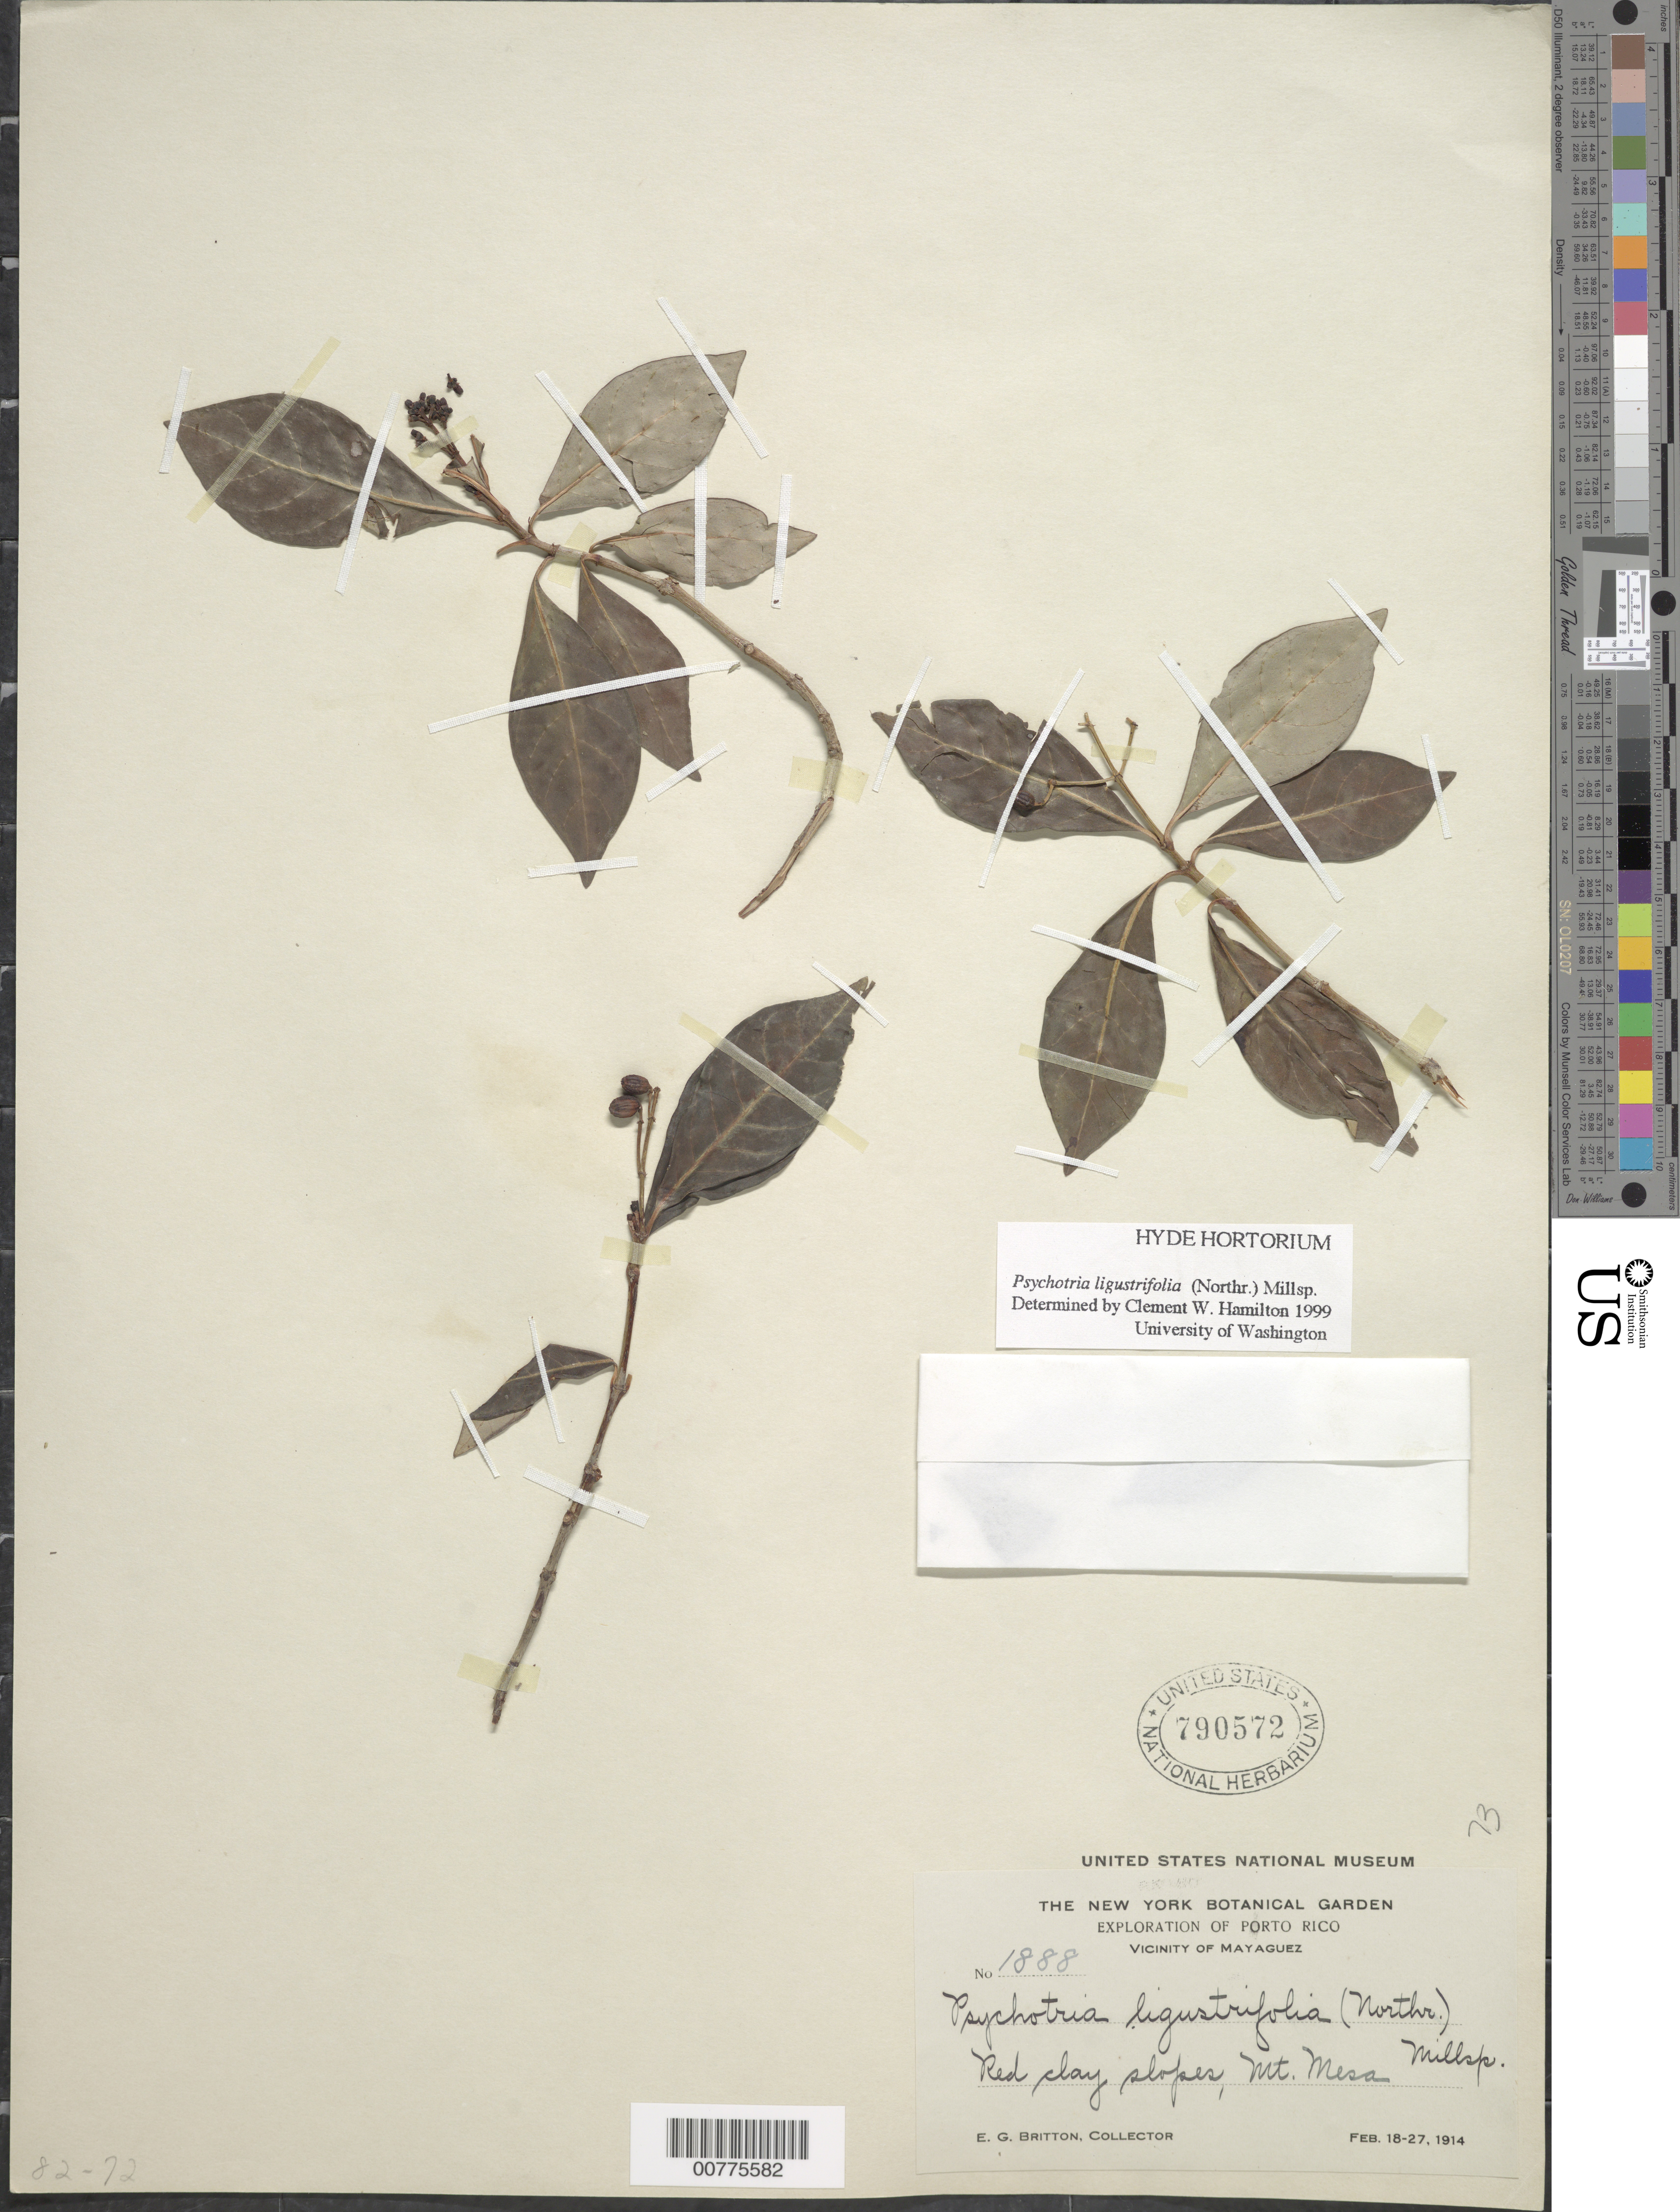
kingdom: Plantae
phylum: Tracheophyta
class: Magnoliopsida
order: Gentianales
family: Rubiaceae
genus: Psychotria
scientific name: Psychotria ligustrifolia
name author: (Northr.) Millsp.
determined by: Hamilton, C. W.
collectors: E. G. Britton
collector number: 1888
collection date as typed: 18 Feb 1914 to 27 Feb 1914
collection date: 1914-02-18/1914-02-27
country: Puerto Rico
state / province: Mayagüez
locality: Vicinity of Mayaguez, Mt. Mesa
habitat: Red clay slopes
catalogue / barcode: US 790572